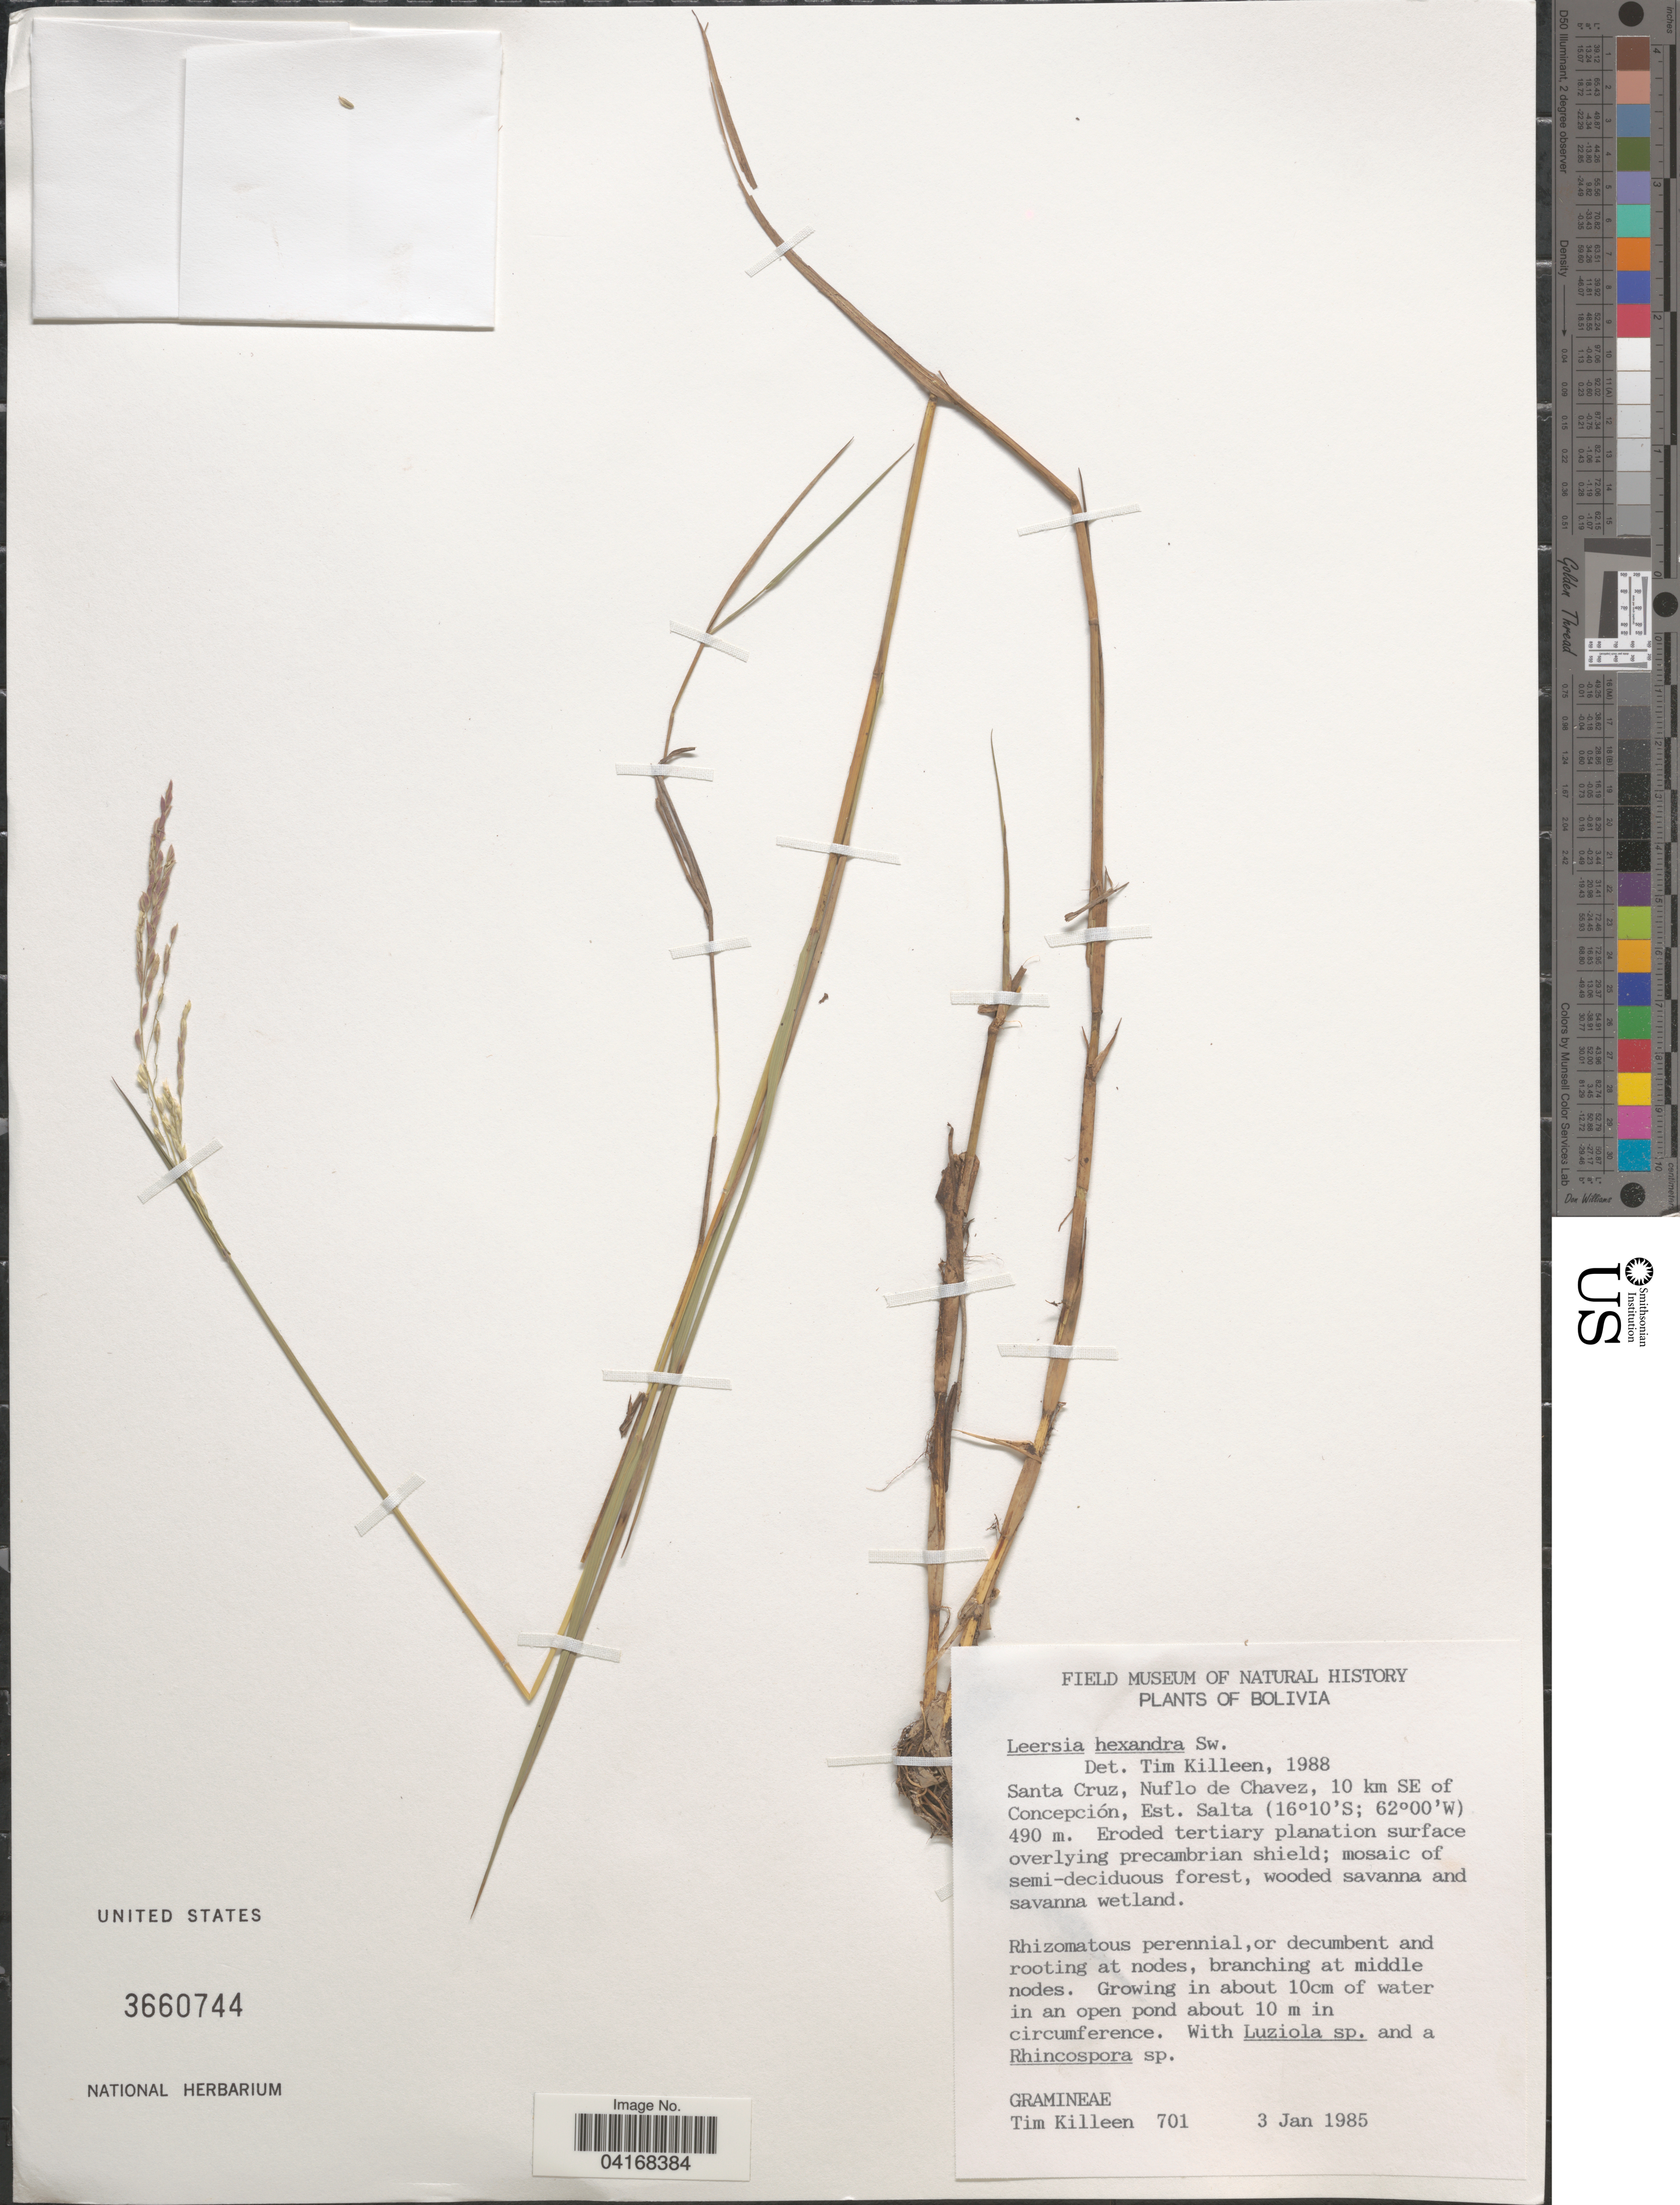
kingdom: Plantae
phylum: Tracheophyta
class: Liliopsida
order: Poales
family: Poaceae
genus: Leersia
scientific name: Leersia hexandra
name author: Sw.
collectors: T. J. Killeen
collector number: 701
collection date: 1985-01-03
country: Bolivia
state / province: Santa Cruz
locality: Nuflo de Chavez, 10 km SE of Concepción, Est. Salta.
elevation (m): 490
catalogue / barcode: US 3660744